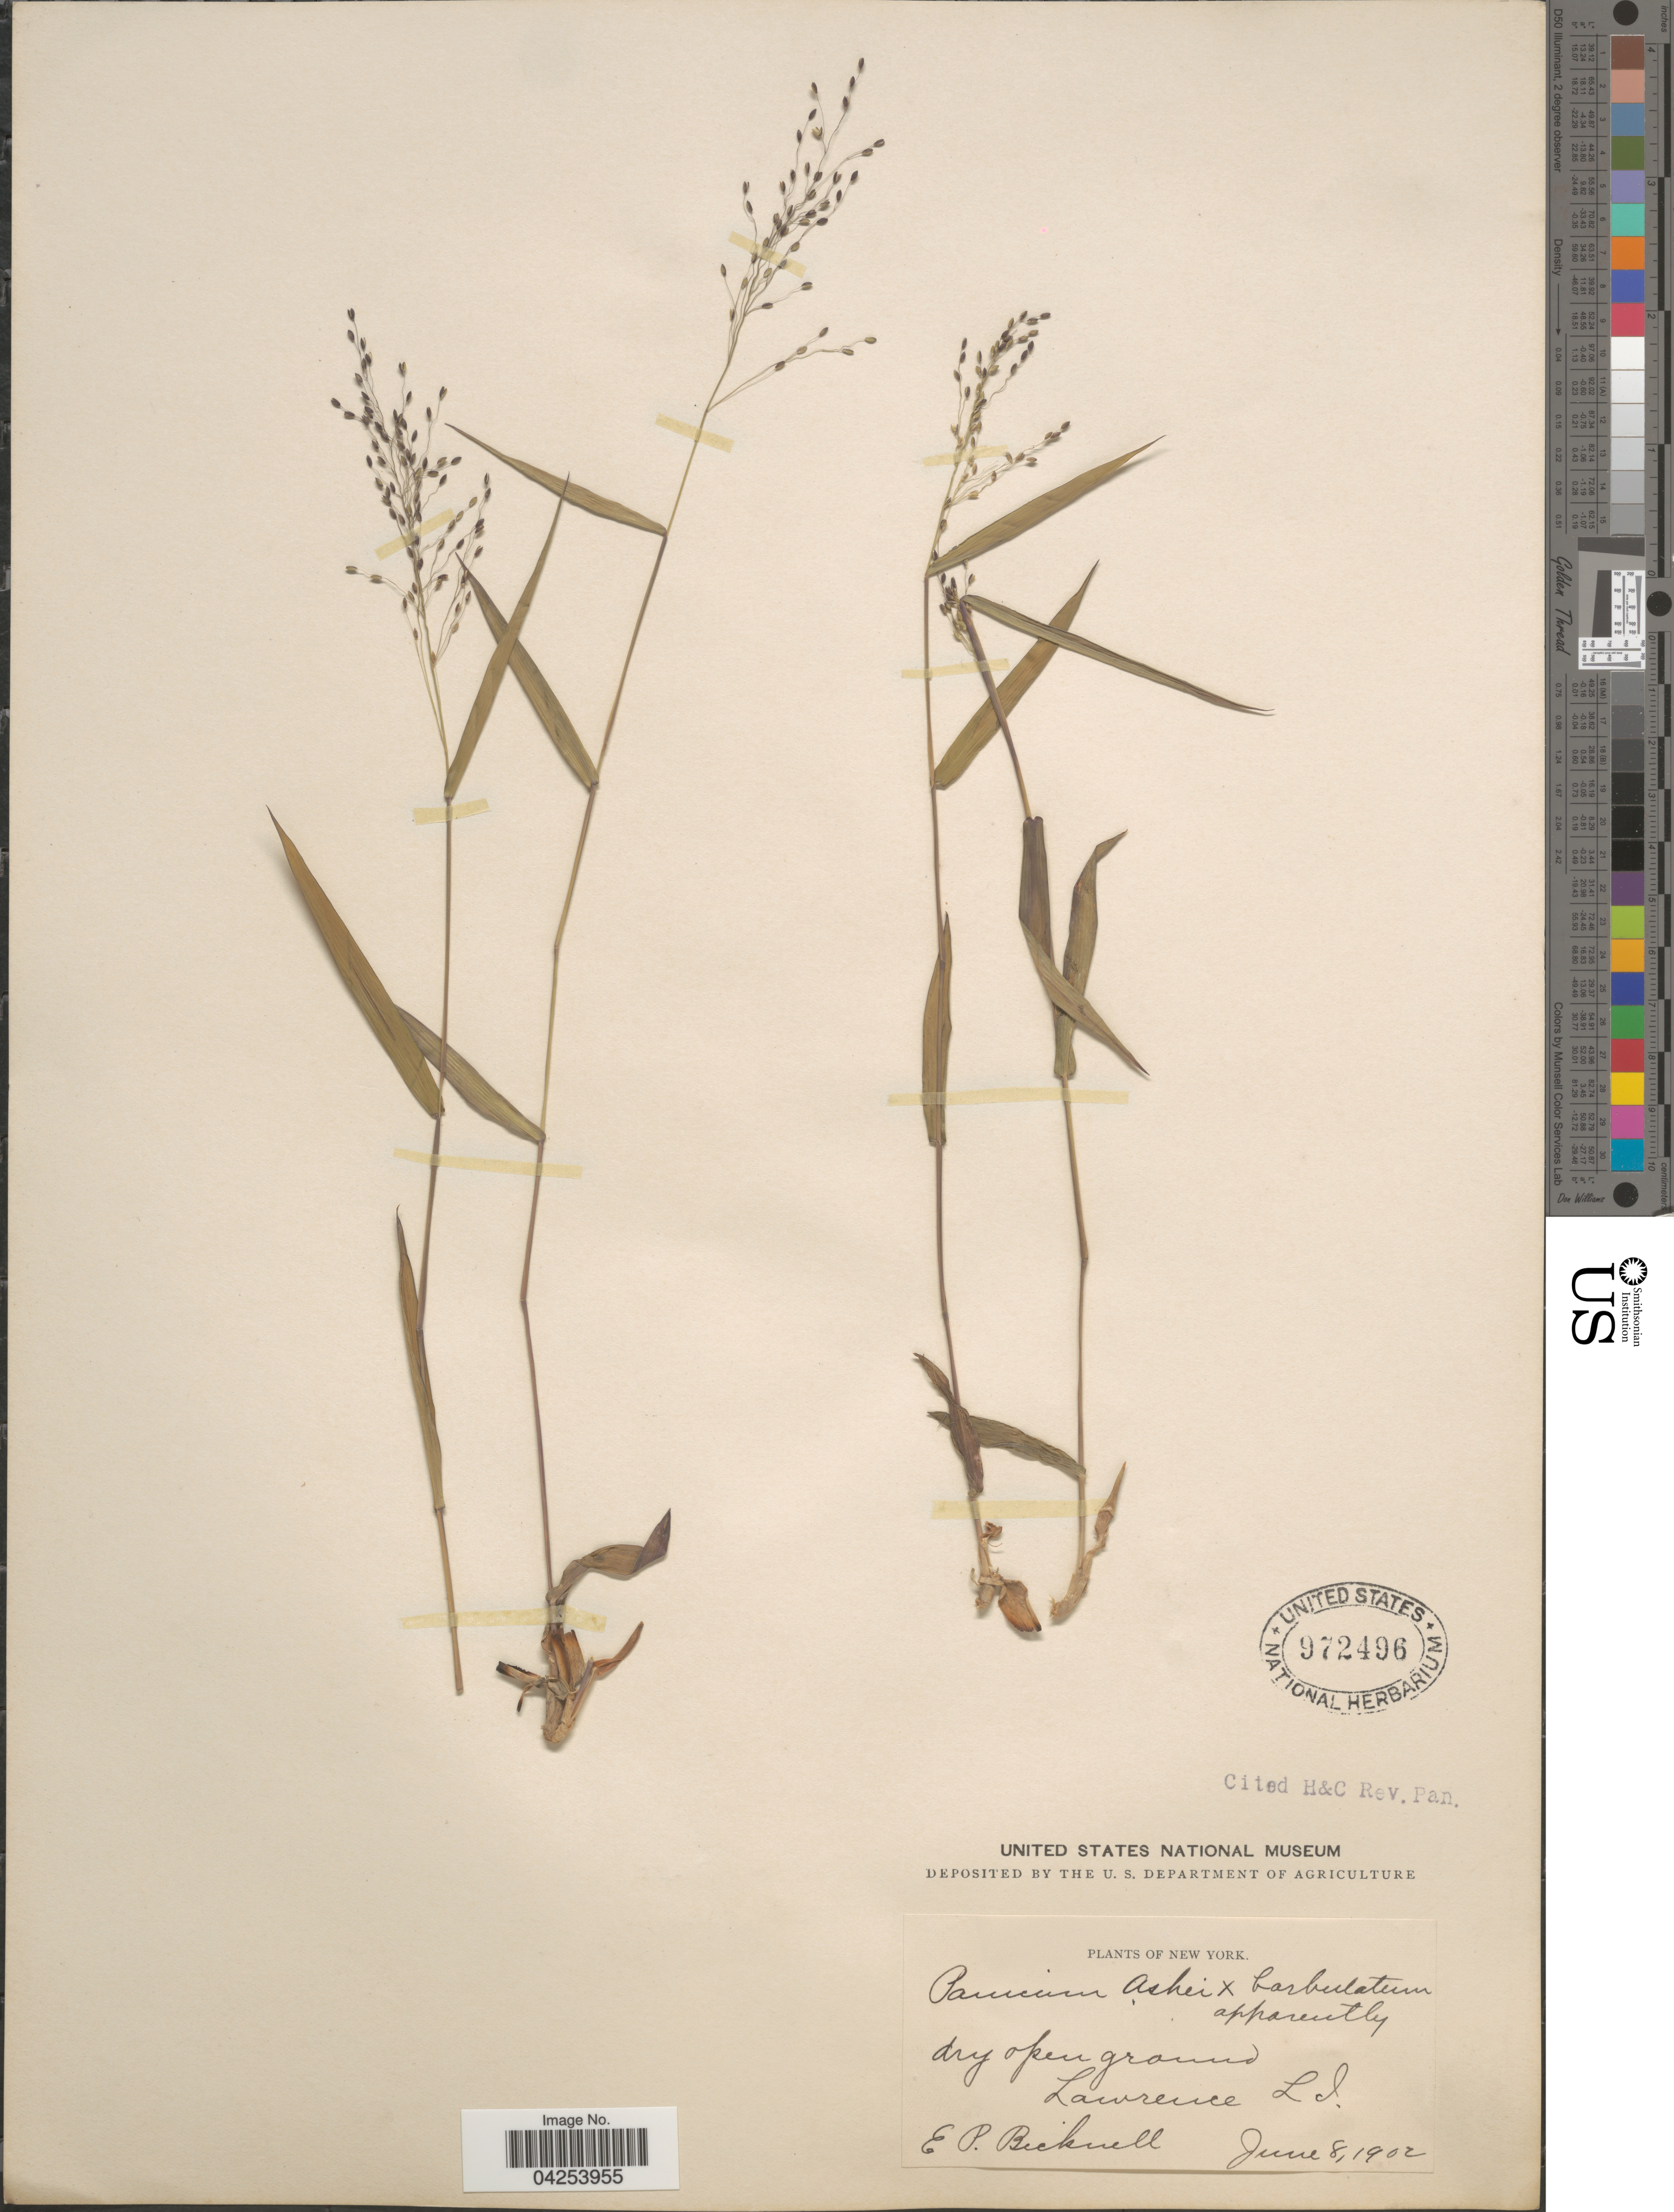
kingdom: Plantae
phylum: Tracheophyta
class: Liliopsida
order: Poales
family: Poaceae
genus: Dichanthelium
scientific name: Dichanthelium commutatum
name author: (Schult.) Gould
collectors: E. P. Bicknell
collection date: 1902-06-08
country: United States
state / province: New York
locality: Dry open ground. Lawrence L.I.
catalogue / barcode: US 972496